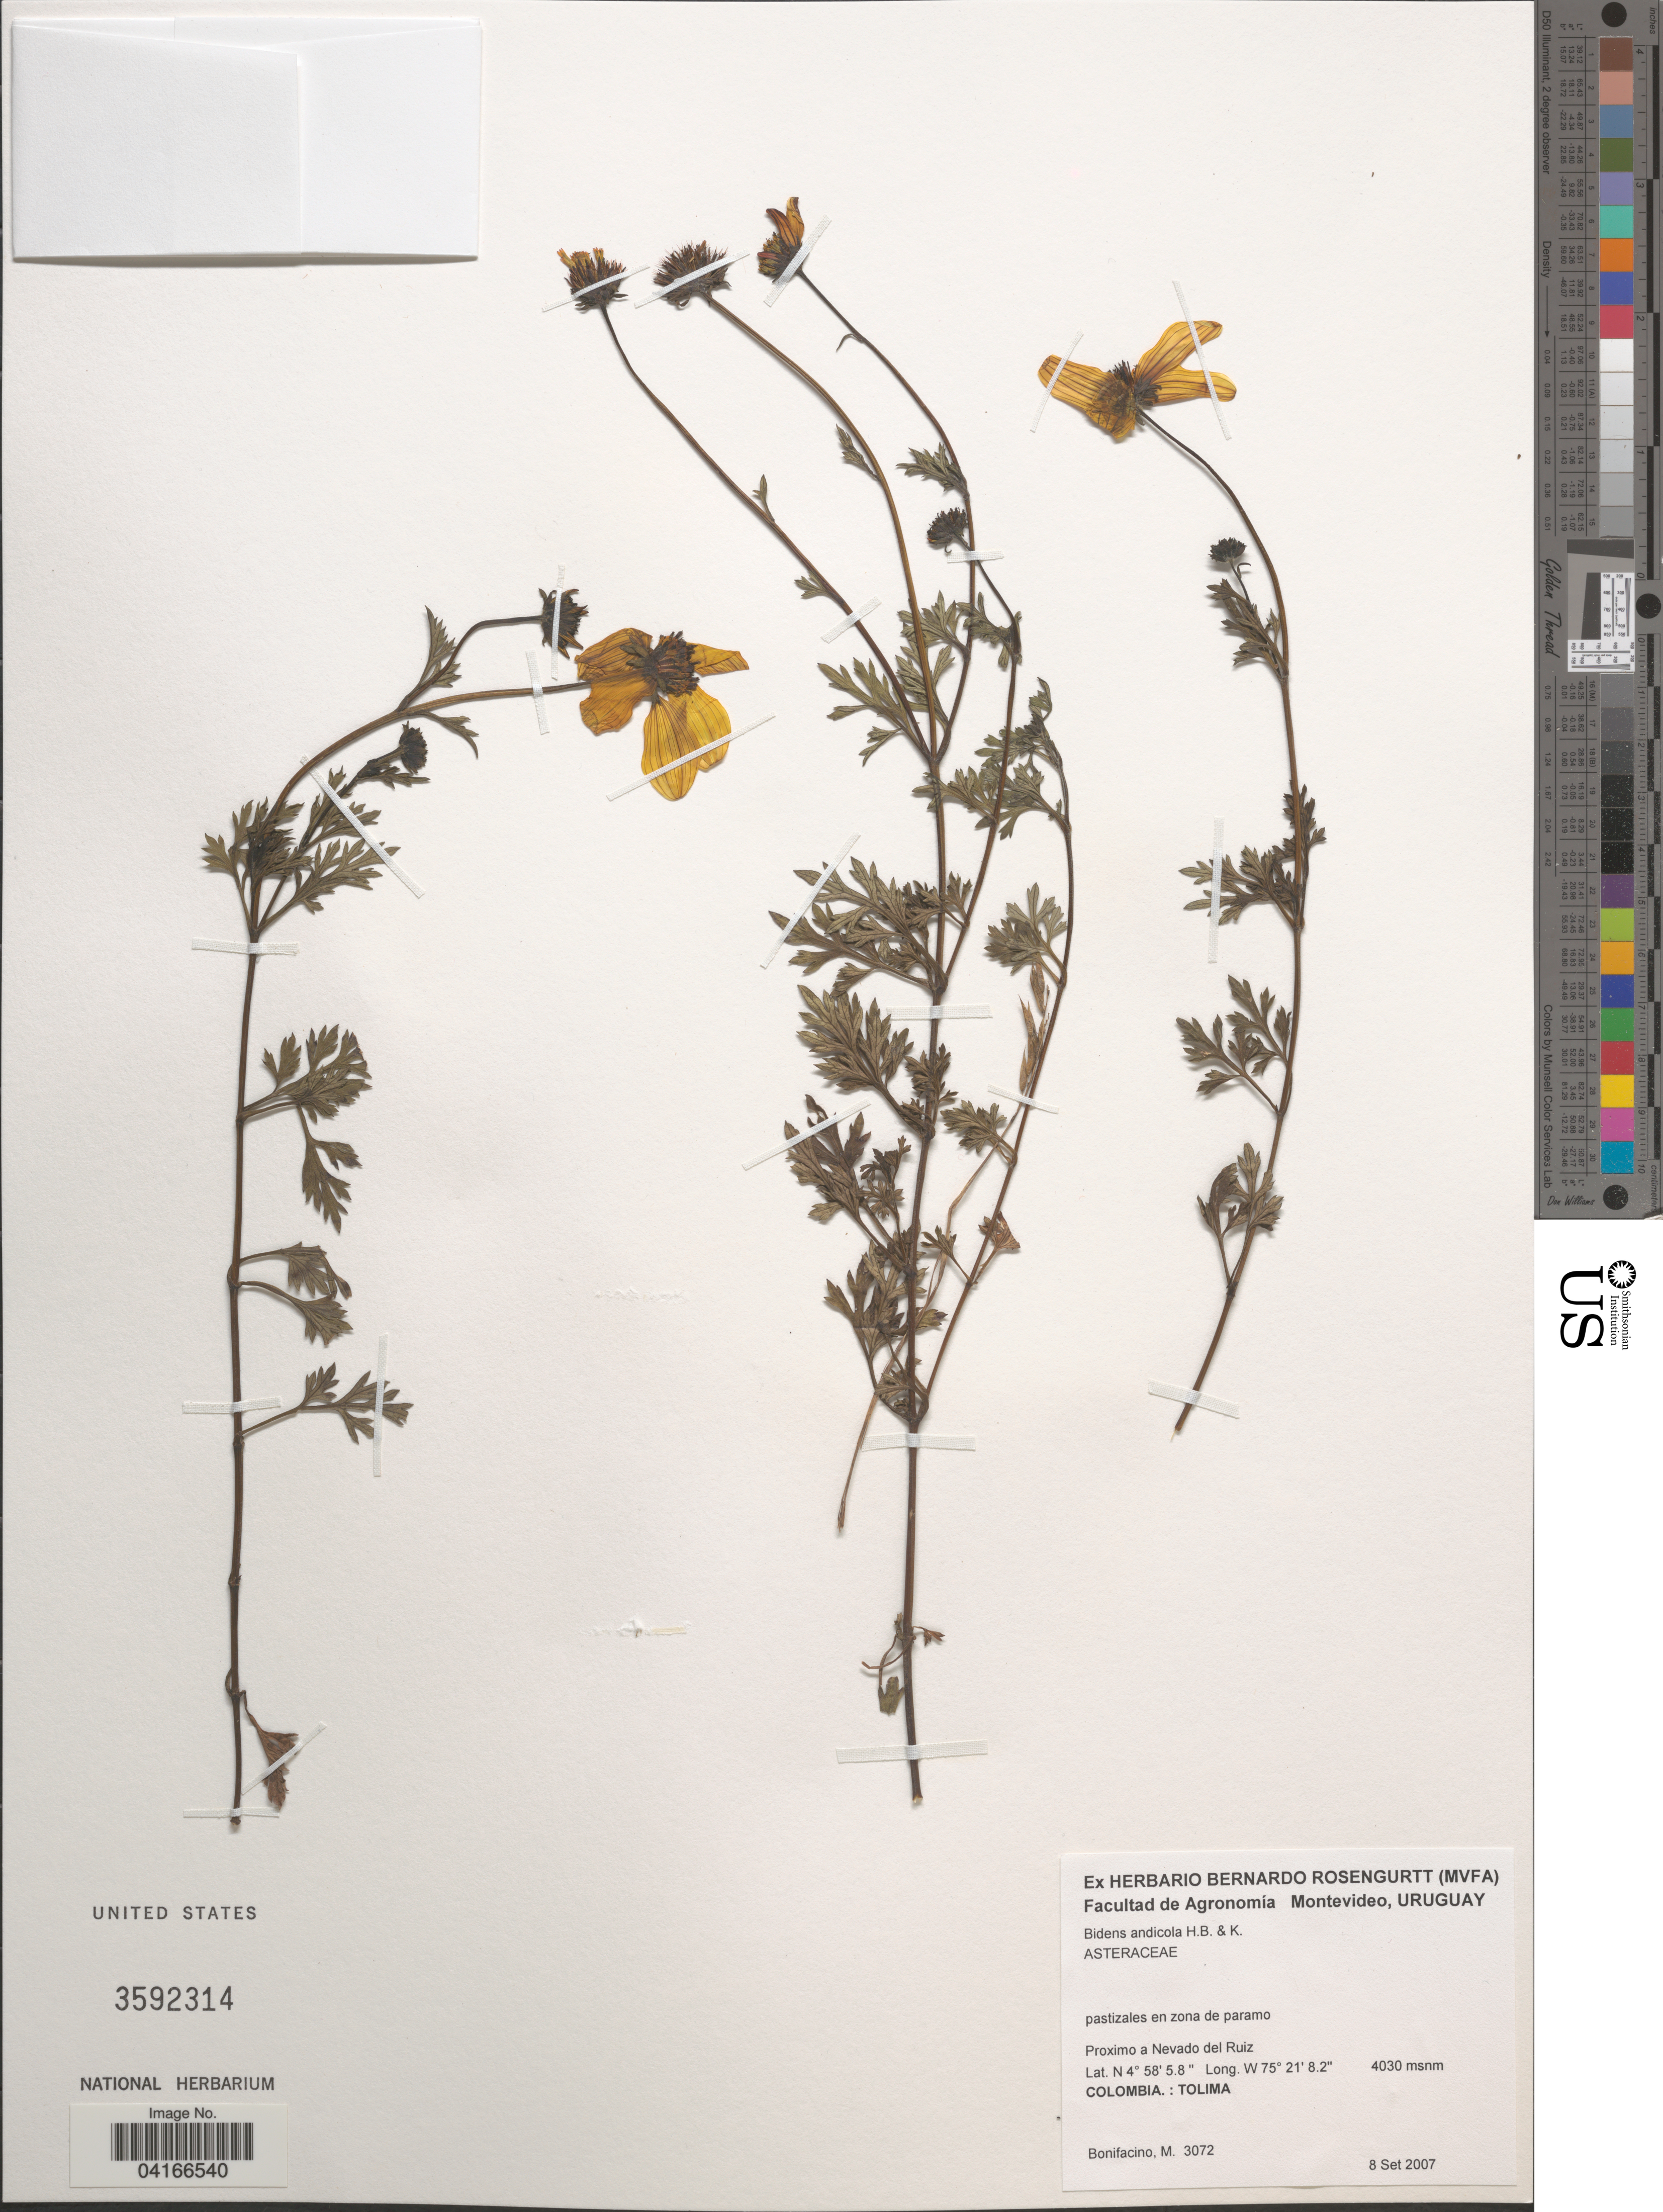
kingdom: Plantae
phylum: Tracheophyta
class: Magnoliopsida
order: Asterales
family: Asteraceae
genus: Bidens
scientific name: Bidens andicola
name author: Kunth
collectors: M. Bonifacino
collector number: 3072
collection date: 2007-09-08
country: Colombia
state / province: Tolima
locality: Proximo a Nevado del Ruiz.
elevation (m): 4030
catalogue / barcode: US 3592314